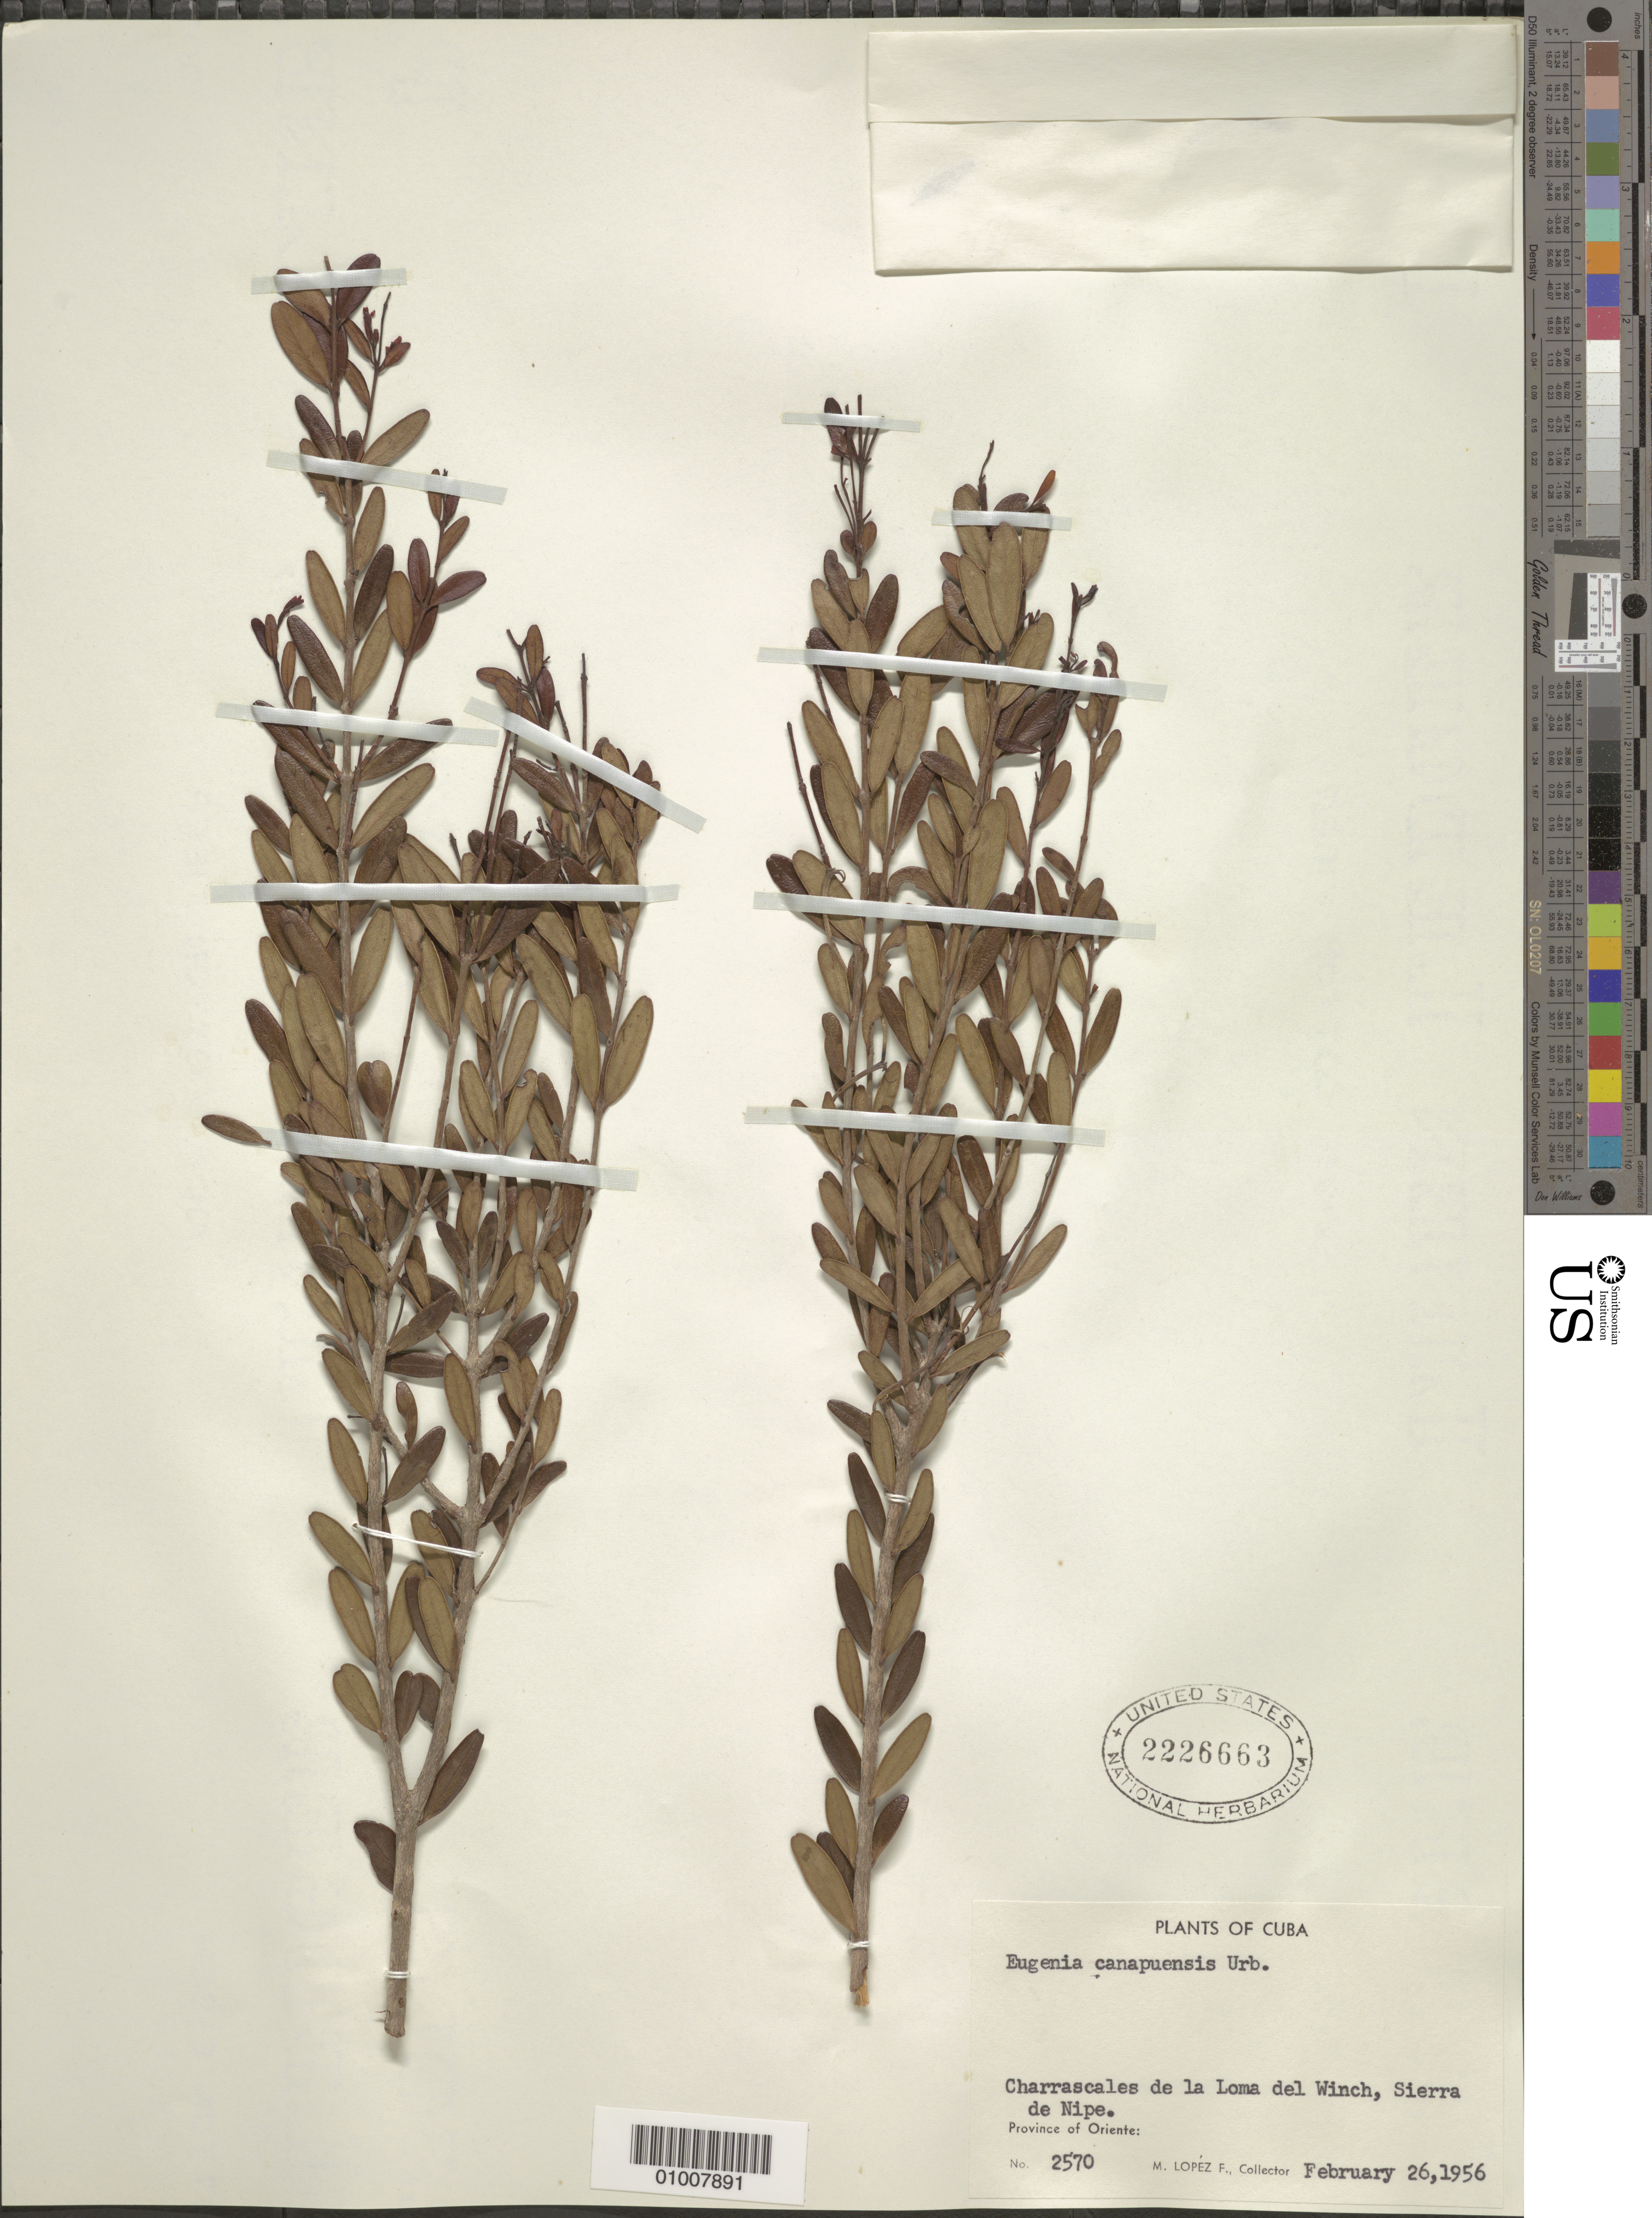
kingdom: Plantae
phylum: Tracheophyta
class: Magnoliopsida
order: Myrtales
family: Myrtaceae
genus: Eugenia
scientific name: Eugenia canapuensis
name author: Urb.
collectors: M. López Figueiras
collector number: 2570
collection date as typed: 26 Feb 1956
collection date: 1956-02-26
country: Cuba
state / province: Holguín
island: Cuba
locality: Charrascales de la Loma del Winch, Sierra de Nipe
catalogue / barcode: US 2226663